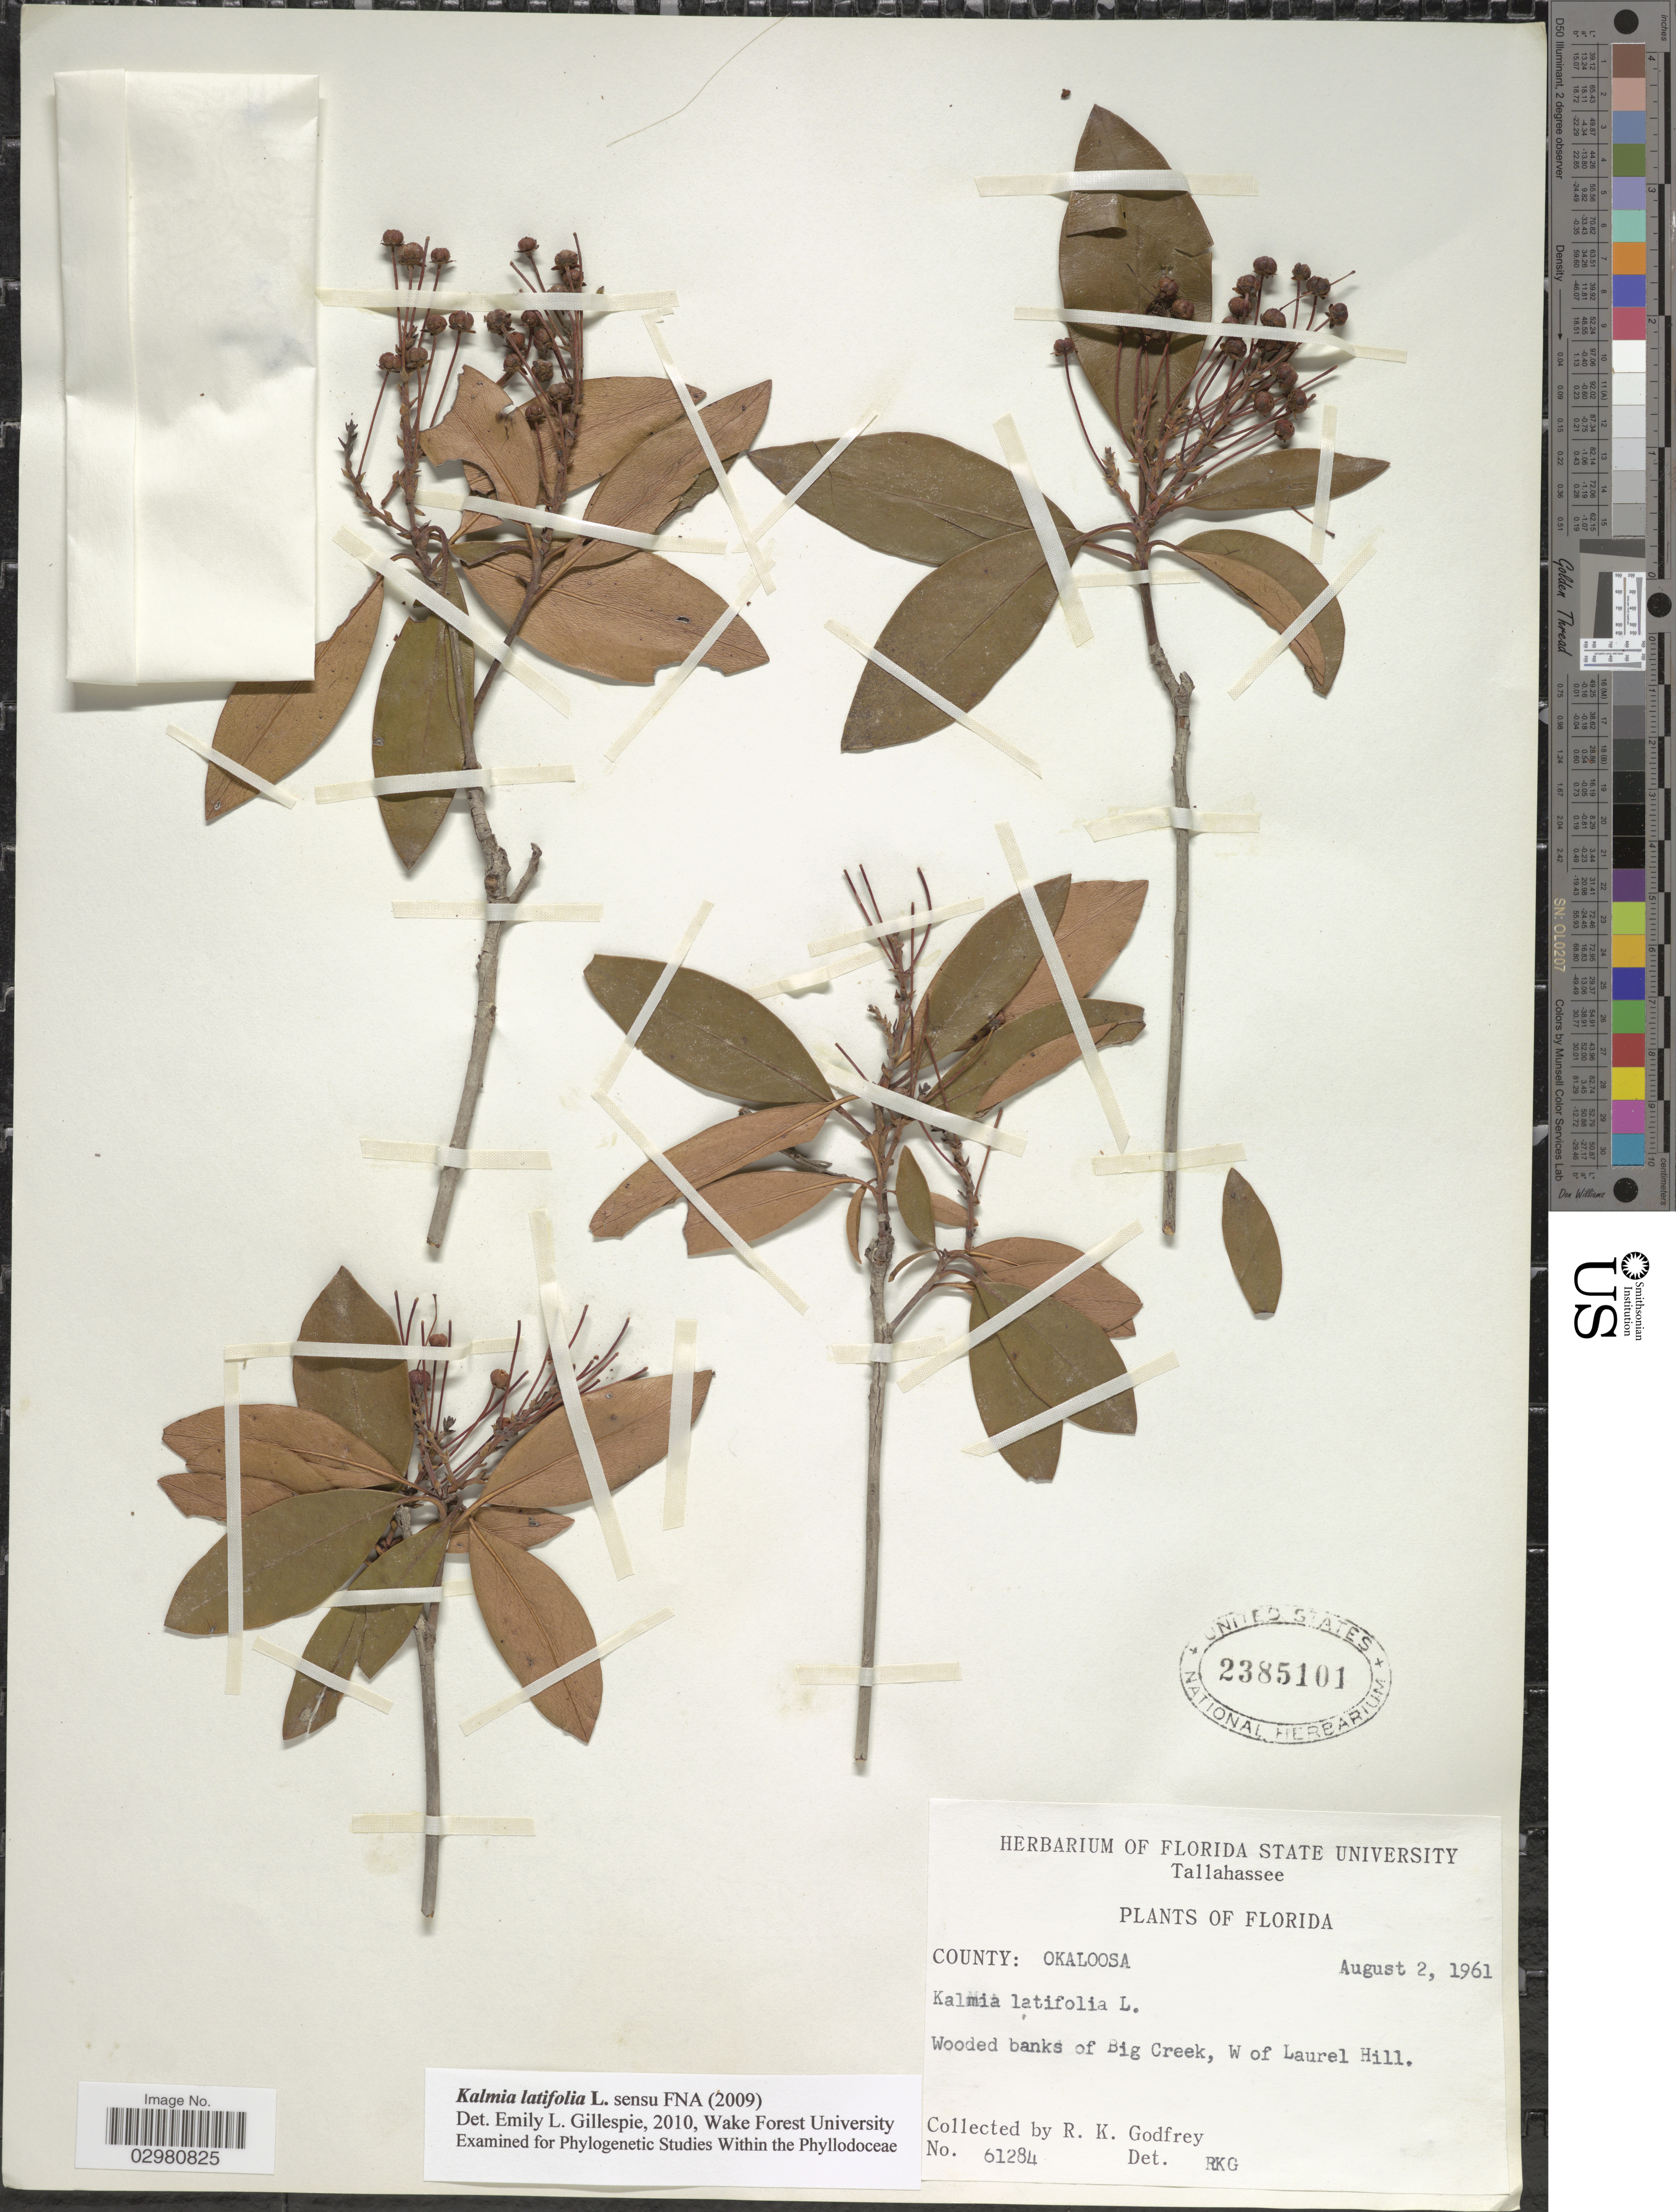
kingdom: Plantae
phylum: Tracheophyta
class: Magnoliopsida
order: Ericales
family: Ericaceae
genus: Kalmia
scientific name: Kalmia latifolia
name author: L.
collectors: R. K. Godfrey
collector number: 61284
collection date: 1961-08-02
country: United States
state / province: Florida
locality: County: Okaloosa. Wooded banks of Big Creek, W of Laurel Hill.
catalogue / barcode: US 2385101